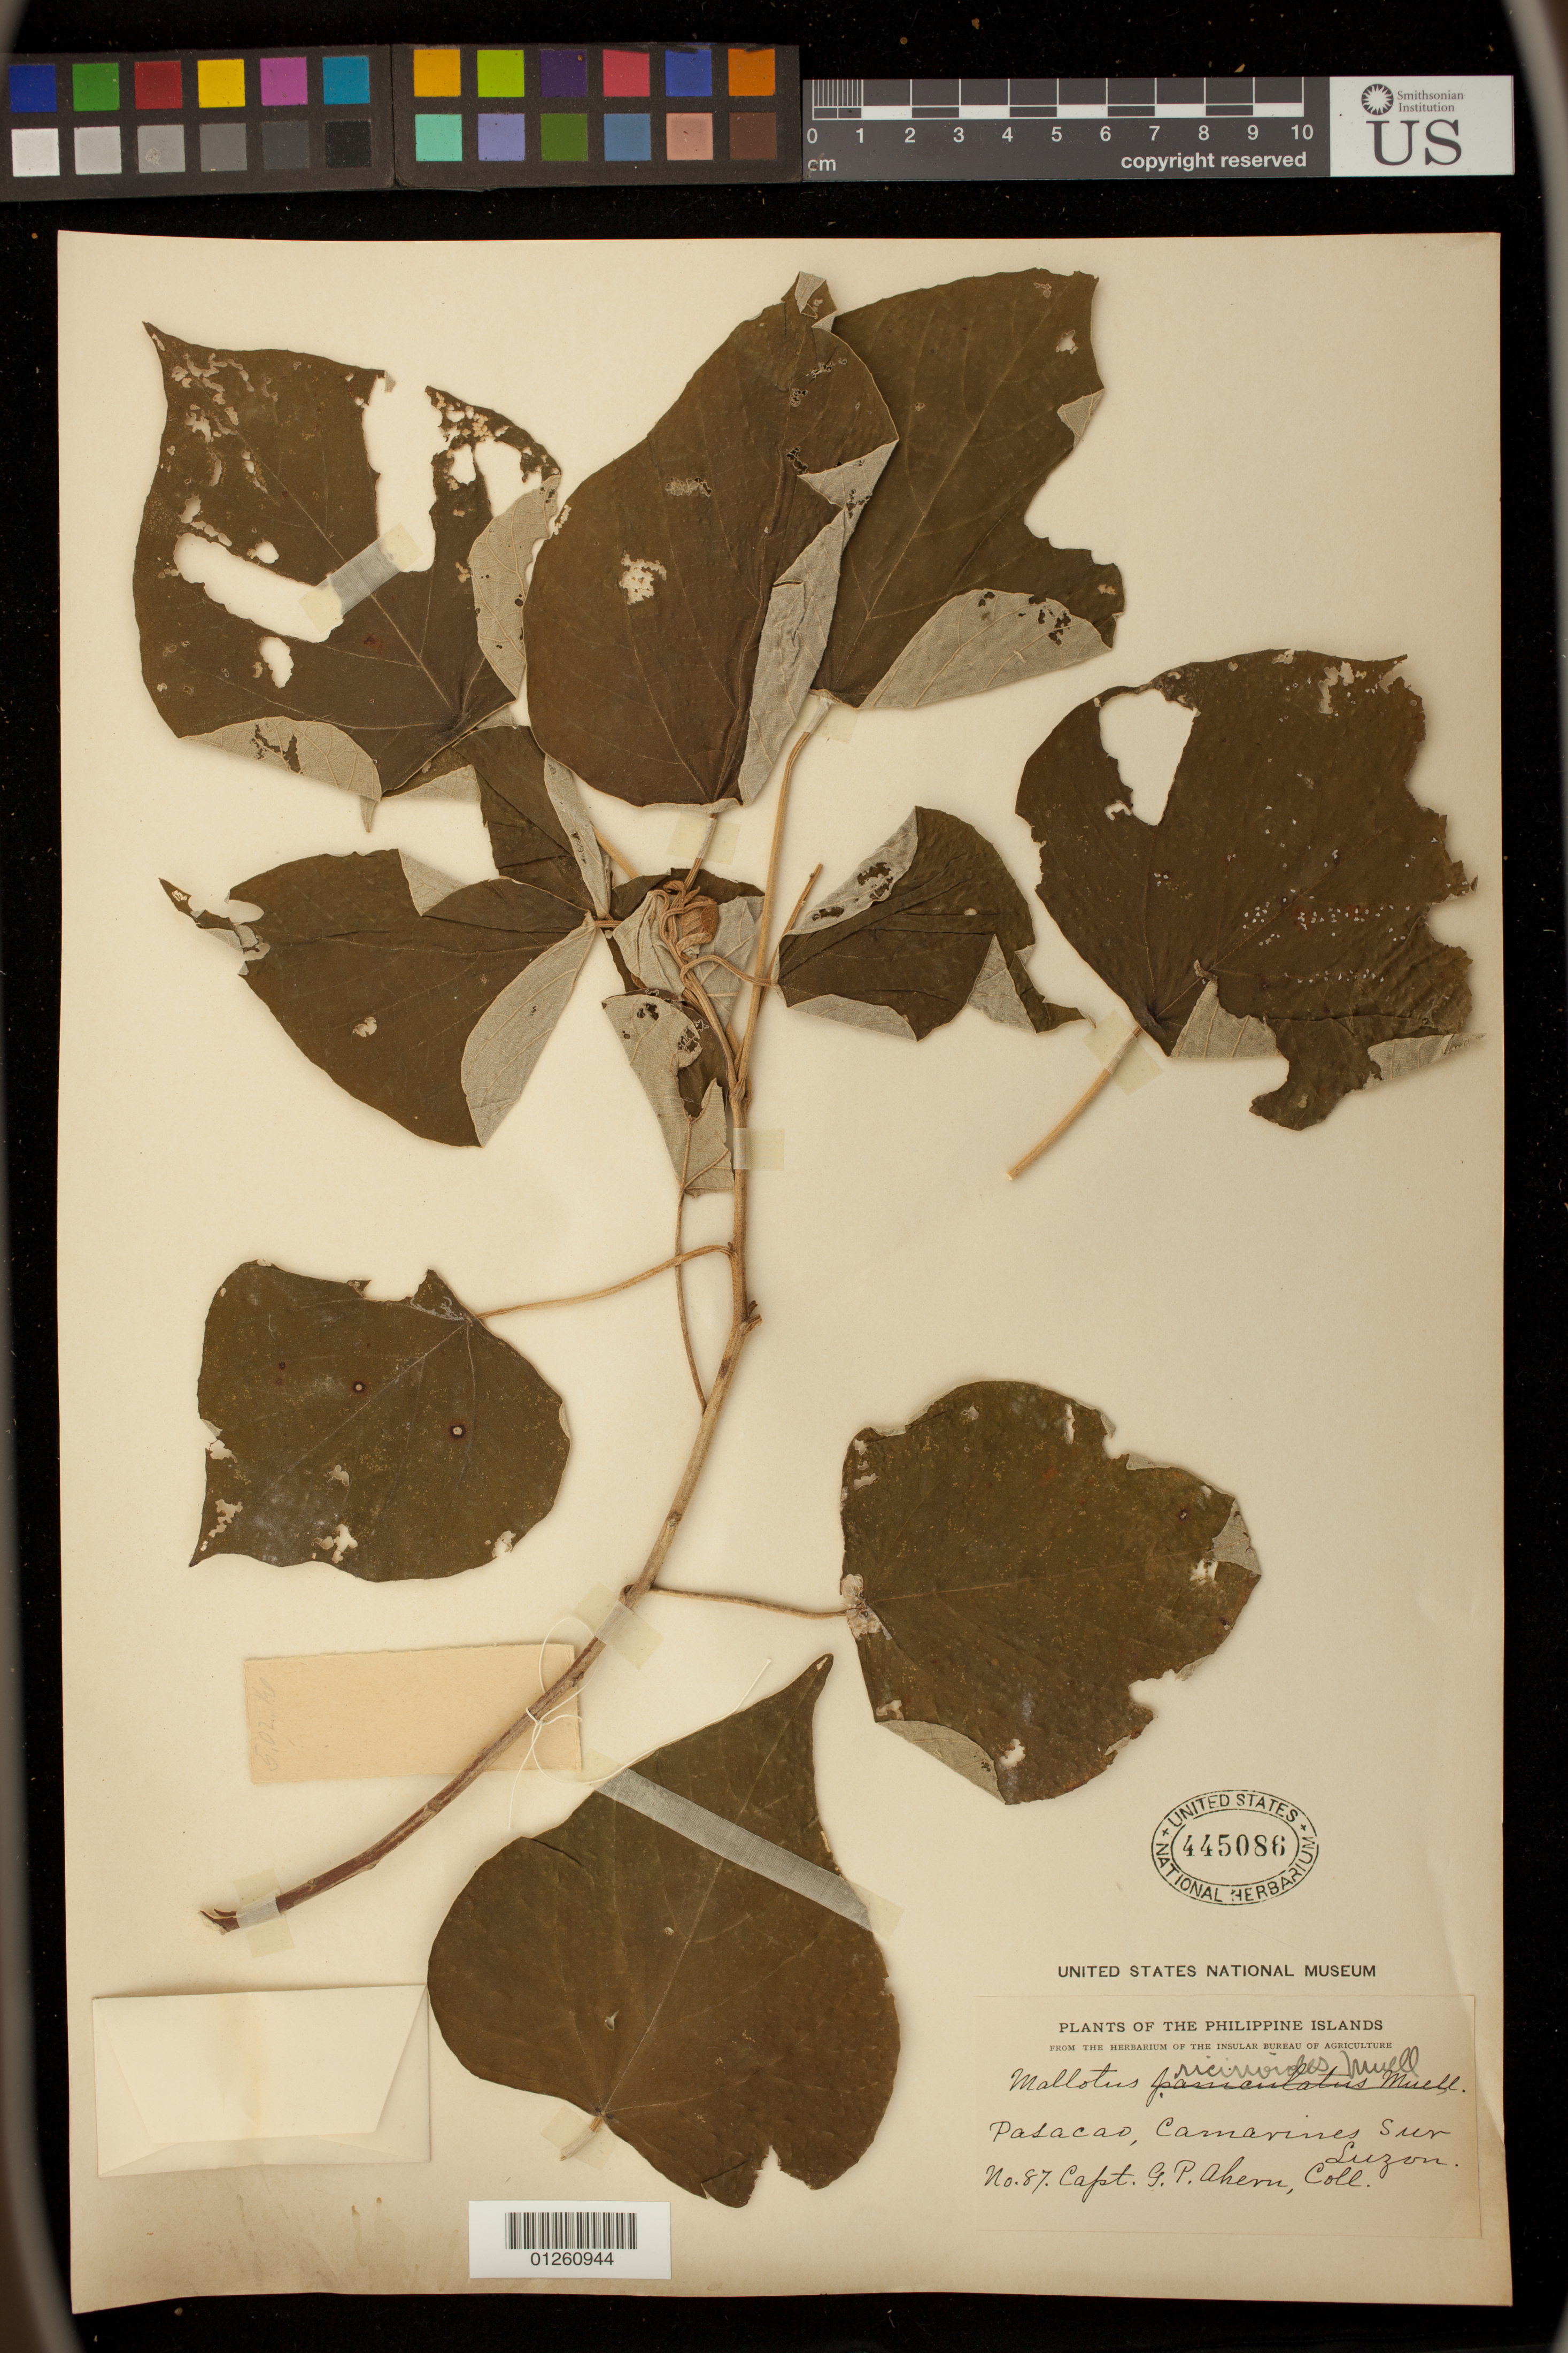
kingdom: Plantae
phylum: Tracheophyta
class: Magnoliopsida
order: Malpighiales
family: Euphorbiaceae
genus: Mallotus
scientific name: Mallotus ricinoides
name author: (Pers.) Müll. Arg.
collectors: G. Ahern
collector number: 87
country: Philippines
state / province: Bicol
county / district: Camarines Sur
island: Luzon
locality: Pasacao, Camarines Sur, Luzon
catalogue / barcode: US 445086